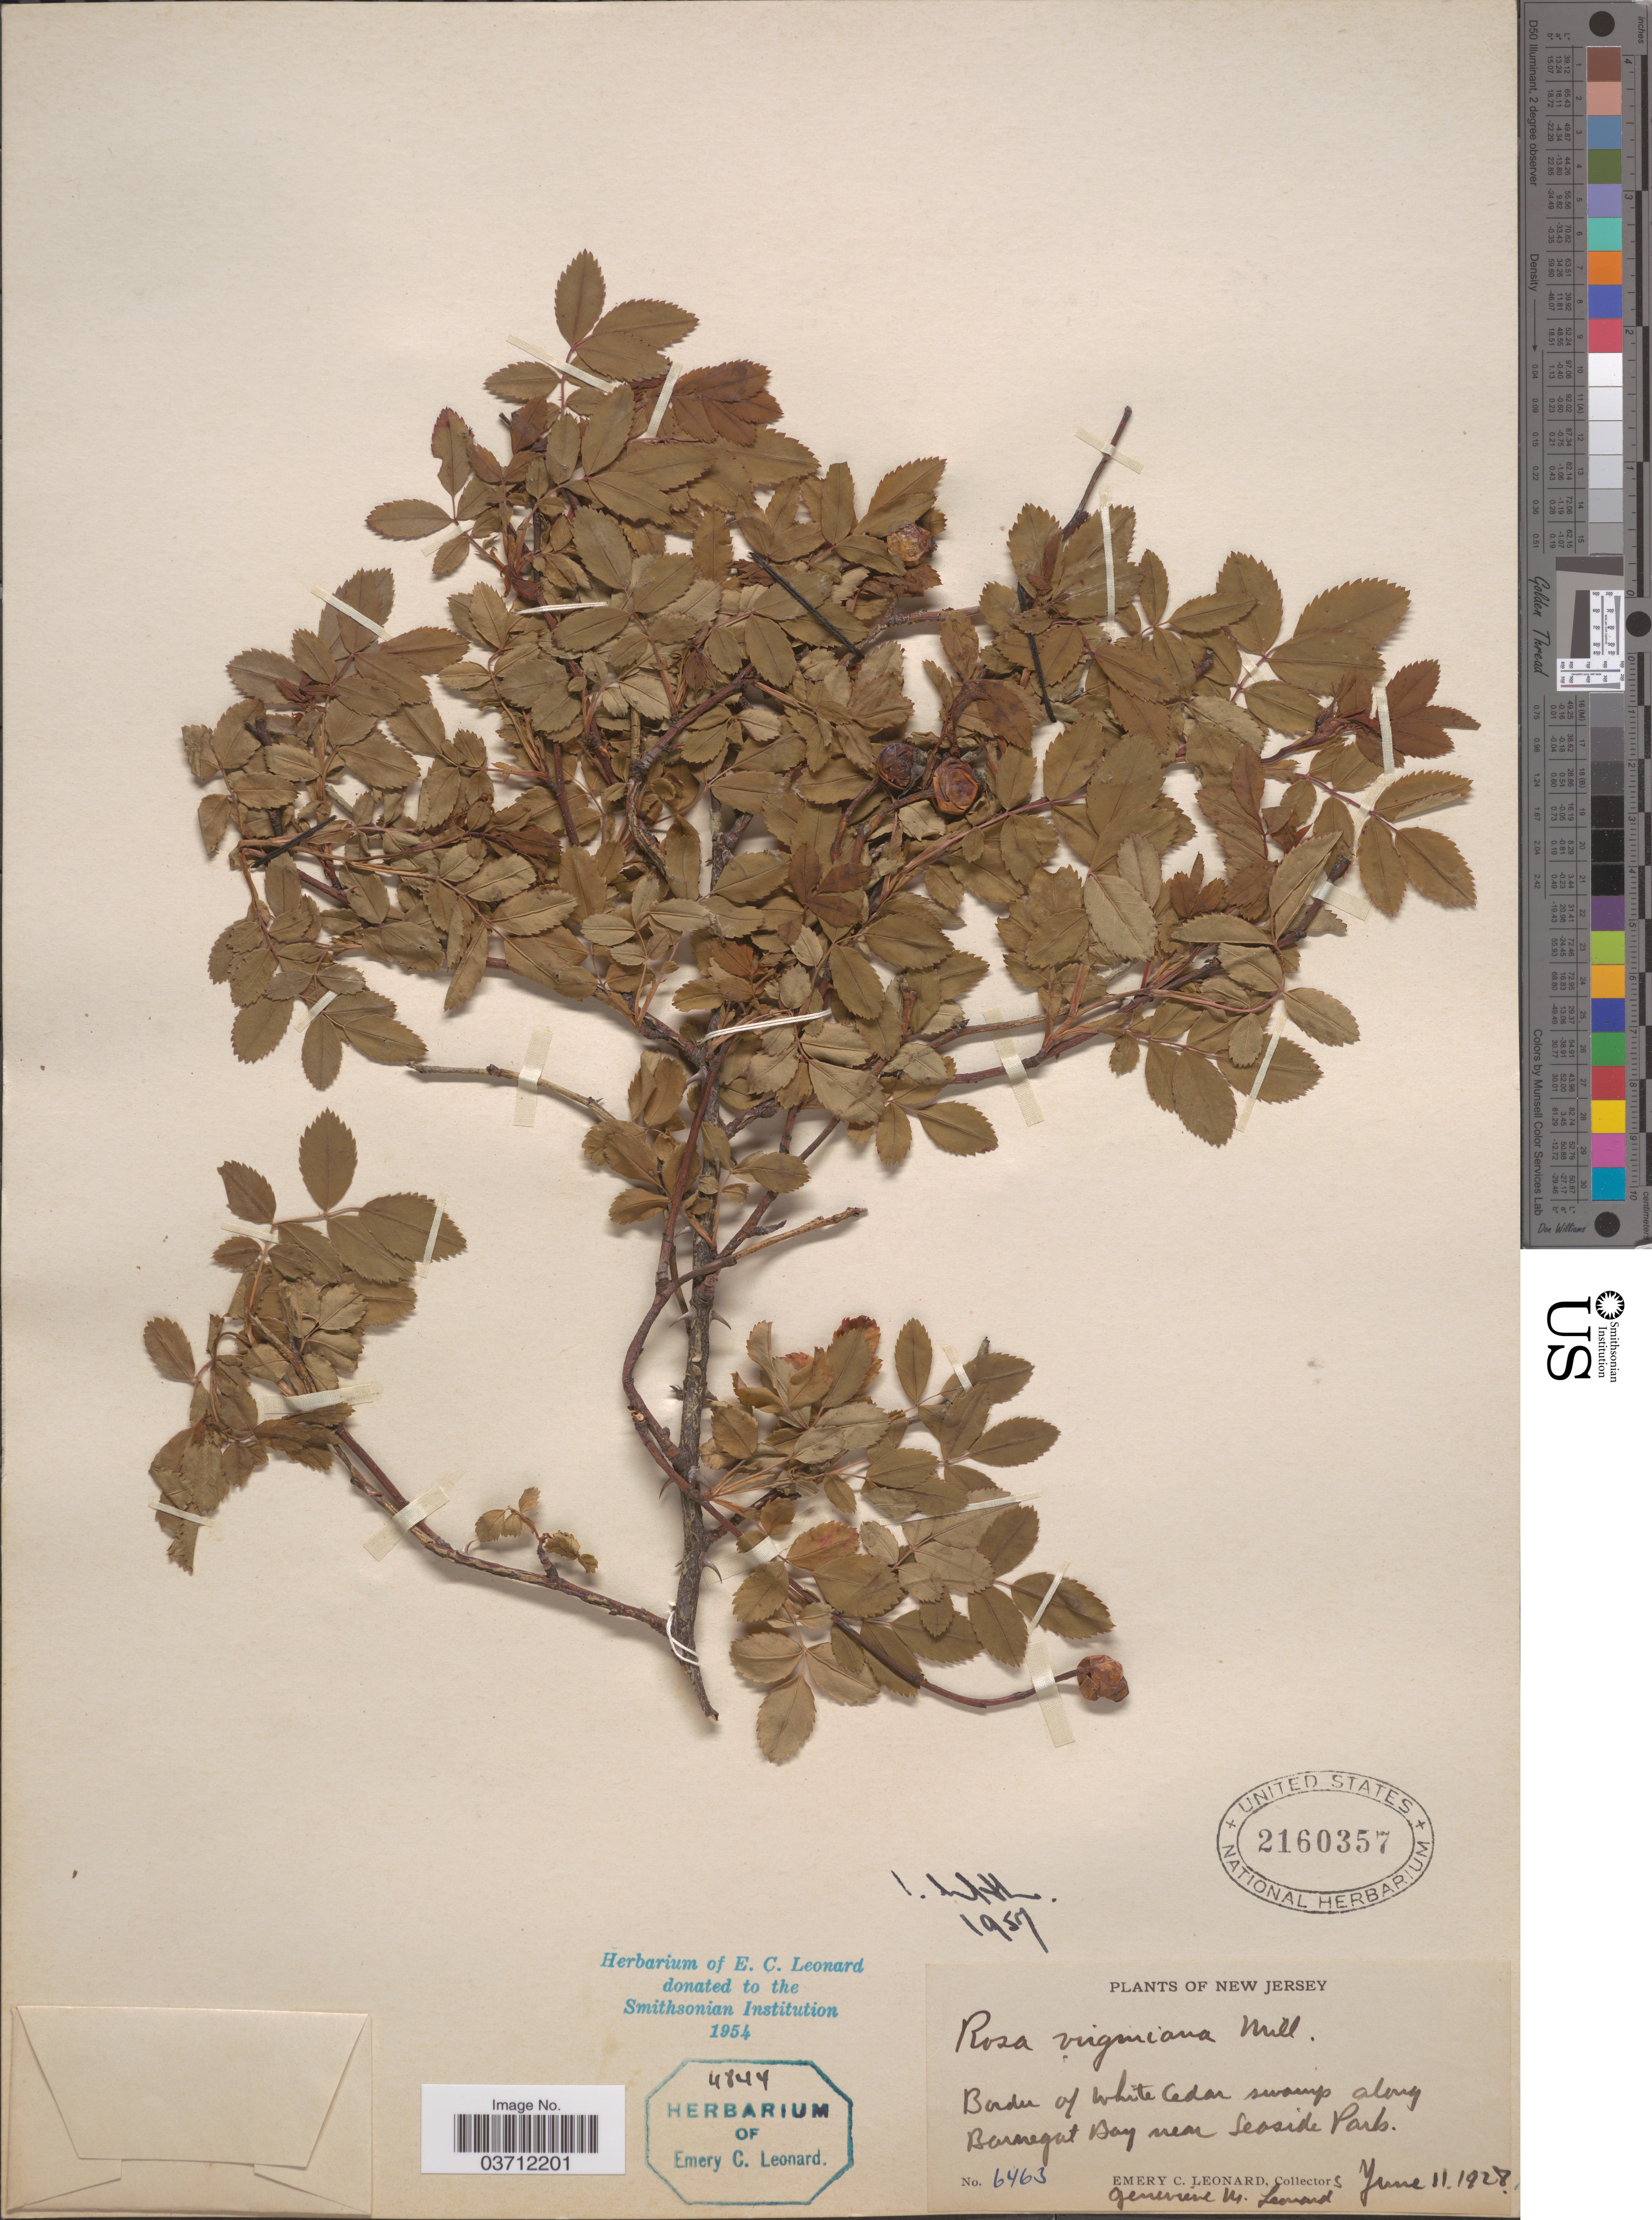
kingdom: Plantae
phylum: Tracheophyta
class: Magnoliopsida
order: Rosales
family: Rosaceae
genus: Rosa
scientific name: Rosa virginiana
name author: Mill.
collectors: E. C. Leonard & G. M. Leonard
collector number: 6463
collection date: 1928-06-11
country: United States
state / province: New Jersey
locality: Border of White Cedar swamp along Barnegat Bay near Seaside Park.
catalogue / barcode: US 2160357